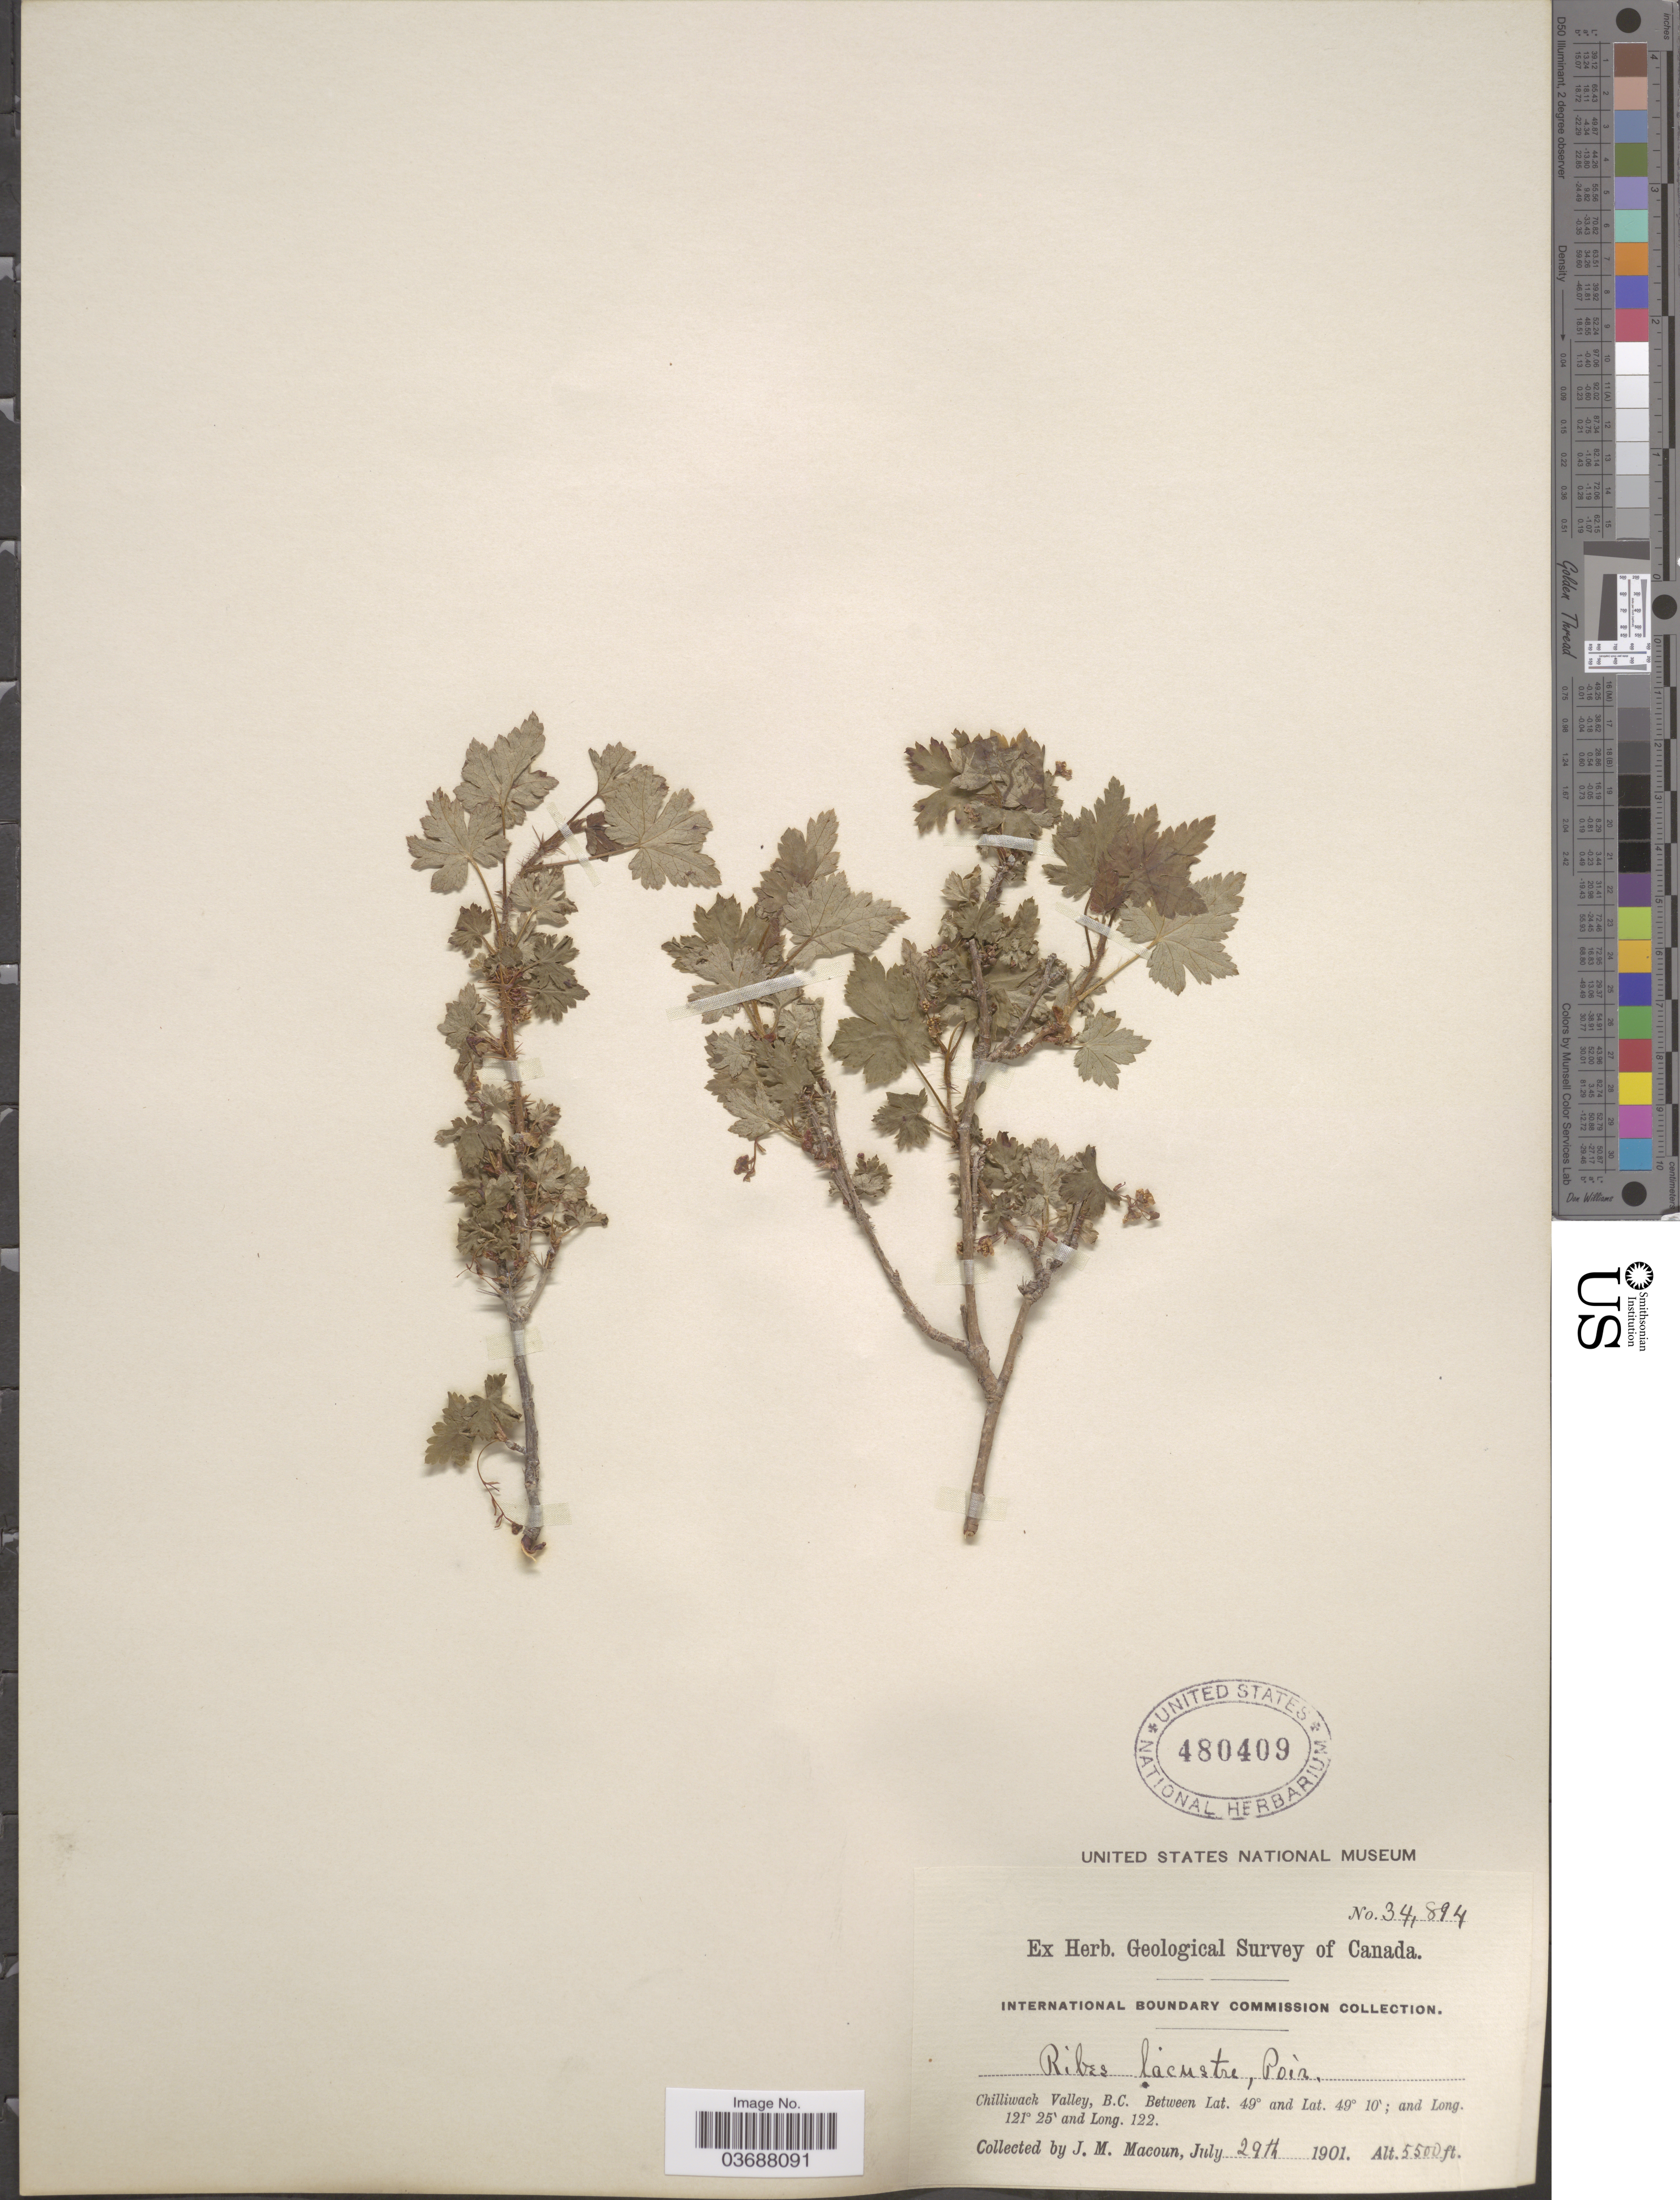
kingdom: Plantae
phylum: Tracheophyta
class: Magnoliopsida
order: Saxifragales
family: Grossulariaceae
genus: Ribes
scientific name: Ribes lacustre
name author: (Pers.) Poir.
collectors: J. M. Macoun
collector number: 34894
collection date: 1901-07-29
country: Canada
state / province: British Columbia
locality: Chilliwack Valley.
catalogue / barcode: US 480409